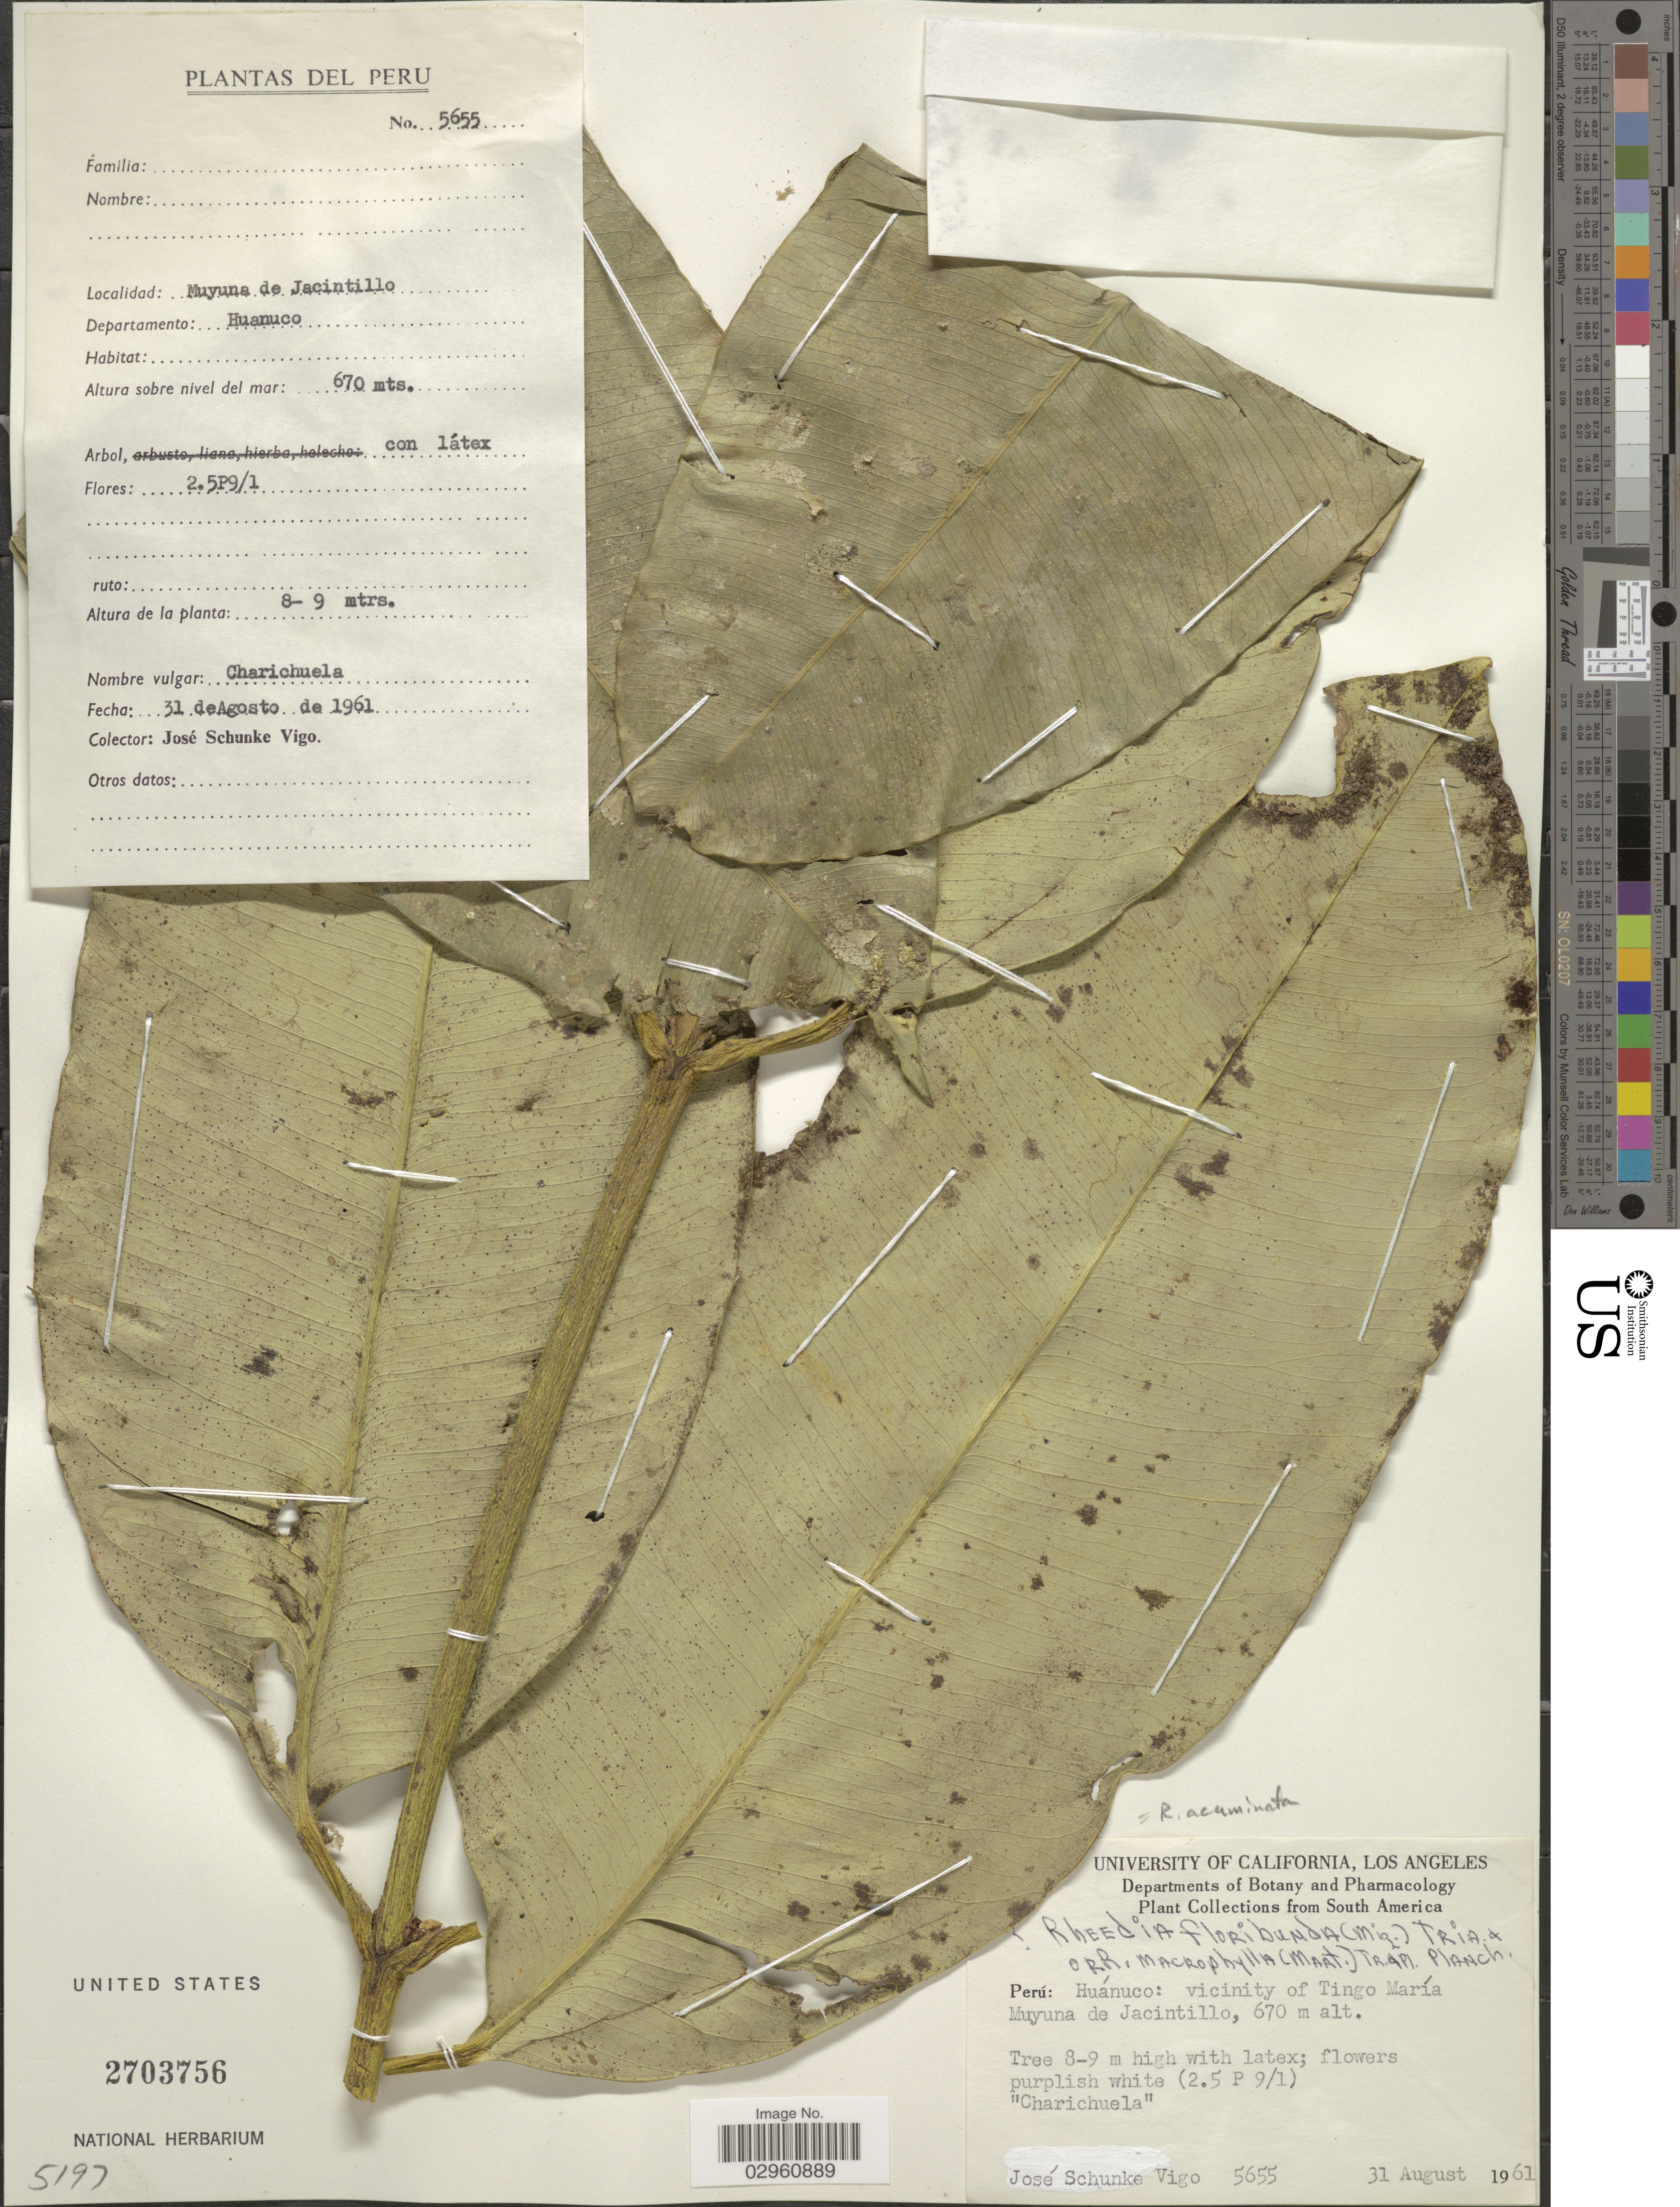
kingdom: Plantae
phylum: Tracheophyta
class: Magnoliopsida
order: Malpighiales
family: Clusiaceae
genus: Garcinia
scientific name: Garcinia madruno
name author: (Kunth) Hammel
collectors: J. Schunke Vigo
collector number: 5655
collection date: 1961-08-31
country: Peru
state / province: Huánuco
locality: Vicinity of Tingo María Muyuna de Jacintillo.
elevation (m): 670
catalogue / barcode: US 2703756